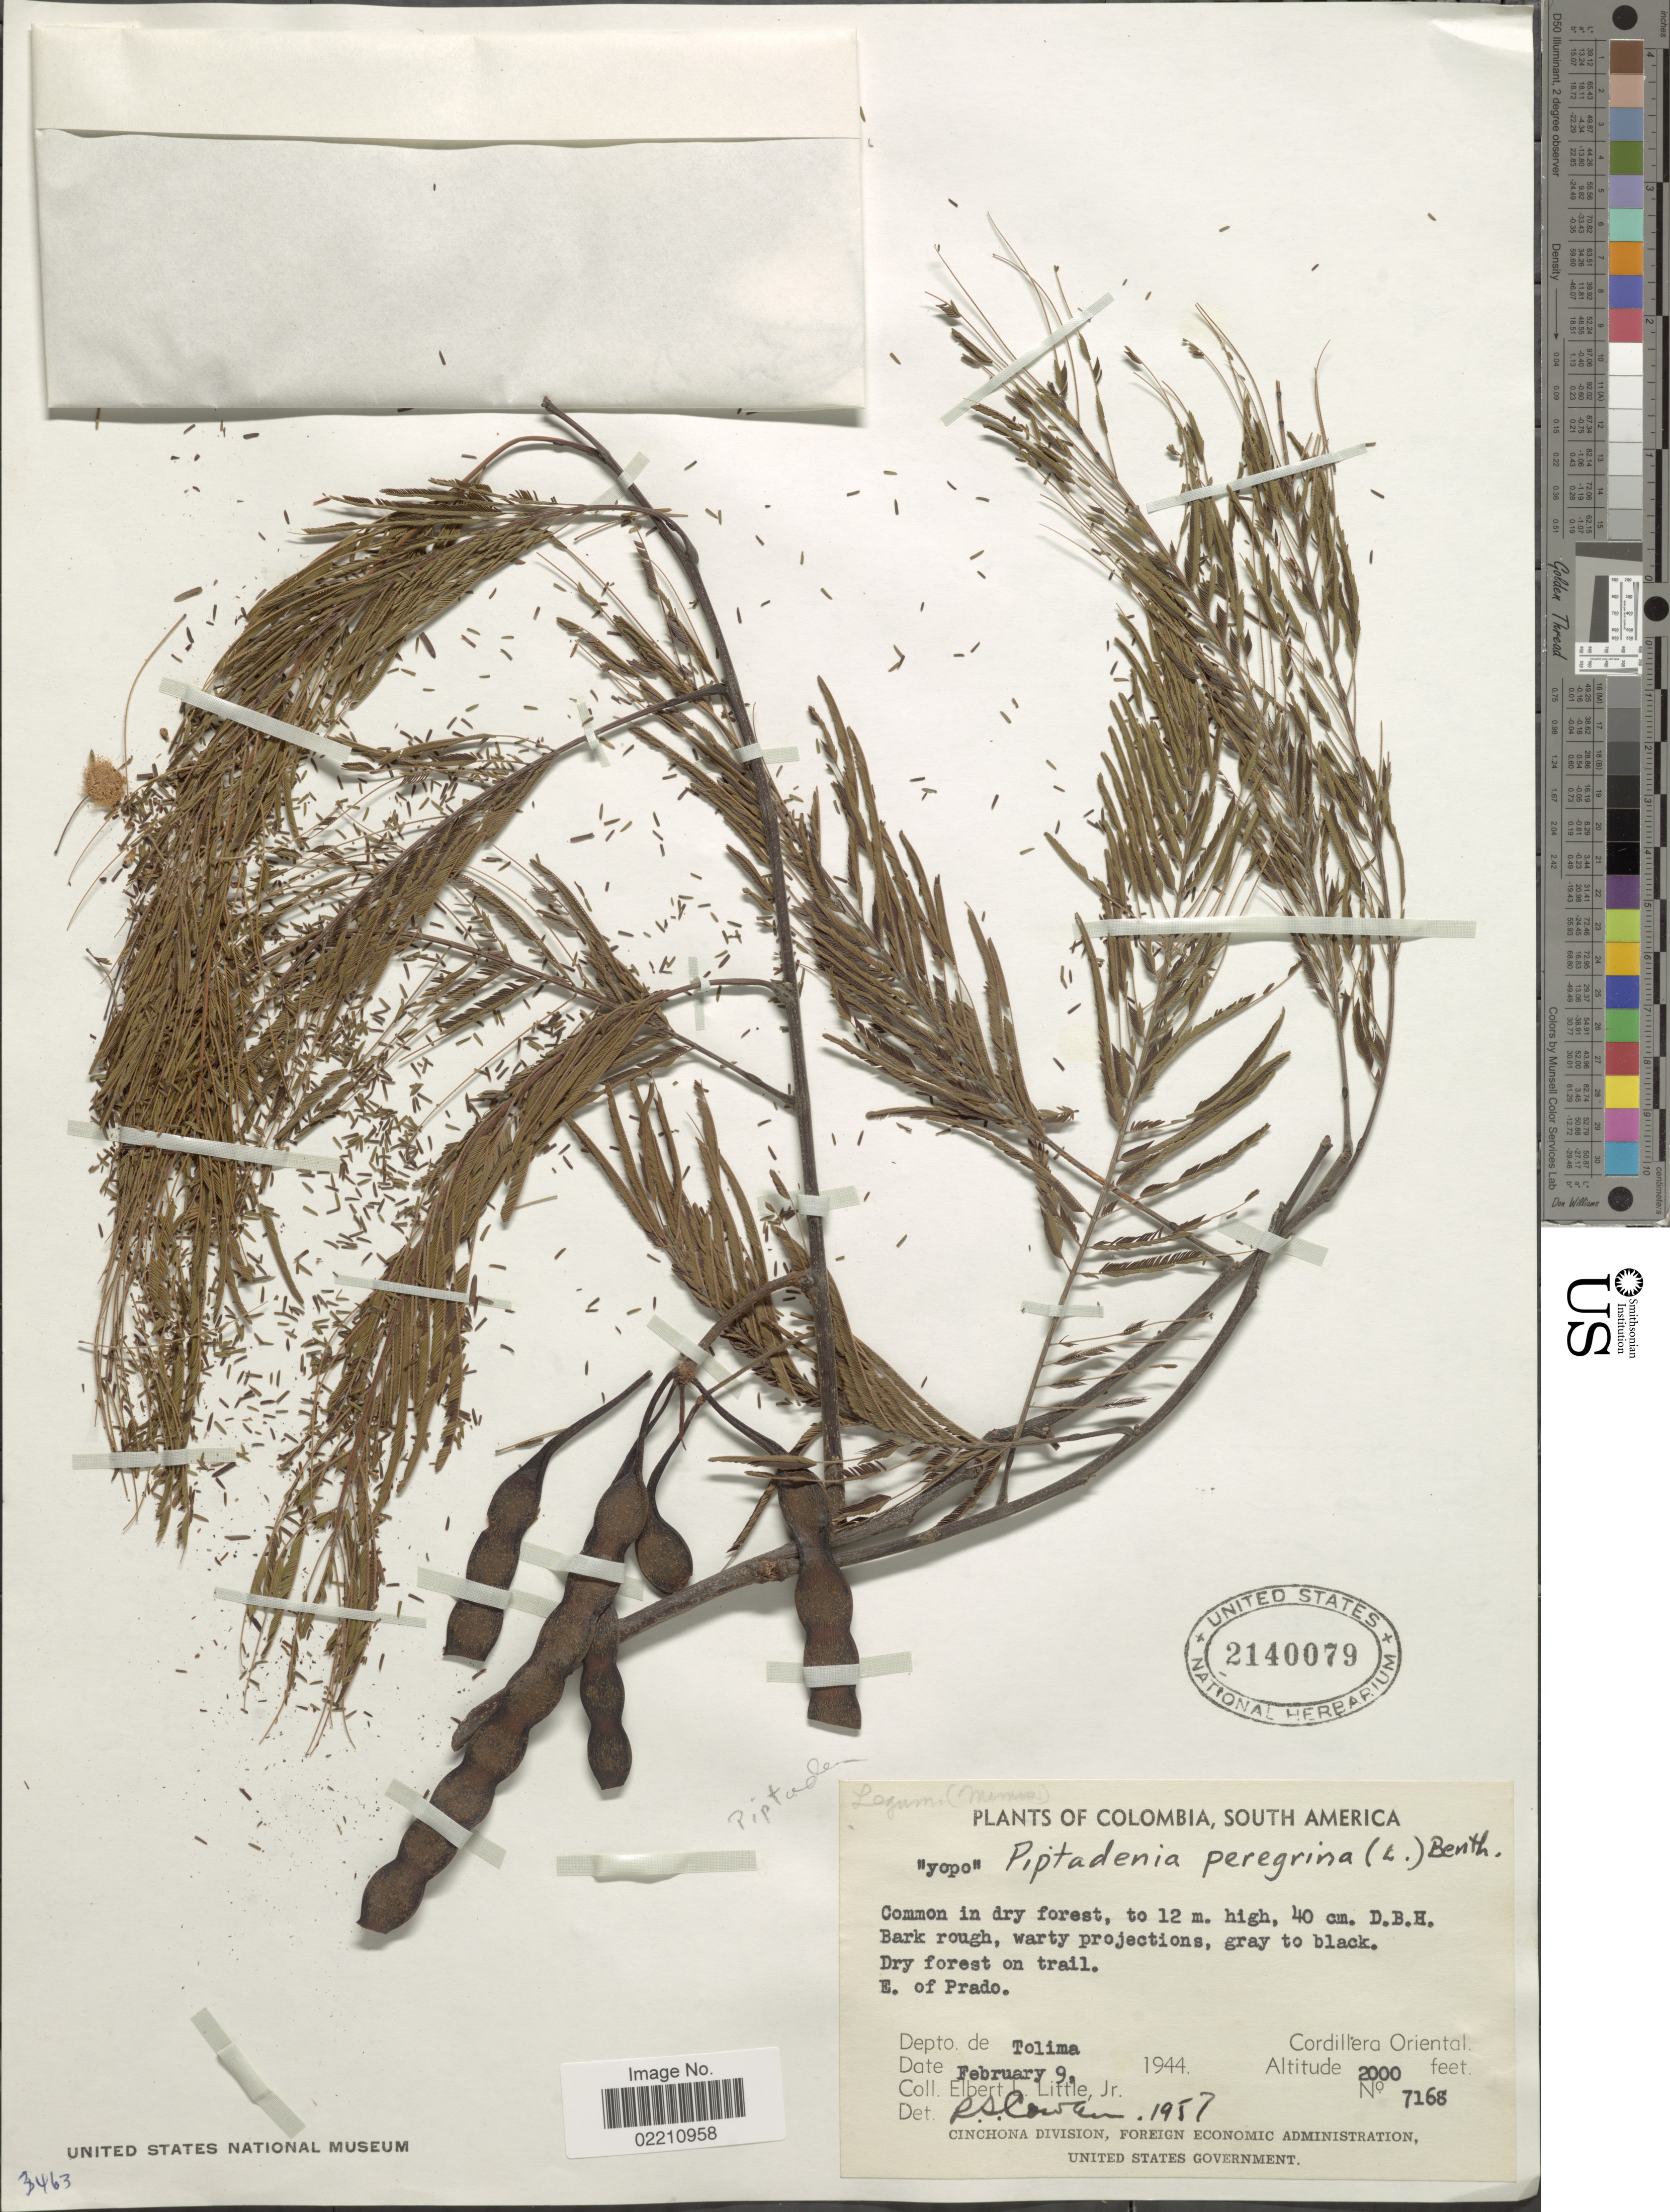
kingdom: Plantae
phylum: Tracheophyta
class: Magnoliopsida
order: Fabales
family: Fabaceae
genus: Anadenanthera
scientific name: Anadenanthera peregrina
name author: (L.) Speg.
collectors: E. L. Little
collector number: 7168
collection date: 1944-02-09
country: Colombia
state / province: Tolima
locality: Cordillera Oriental. E. of Prado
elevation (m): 610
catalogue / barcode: US 2140079